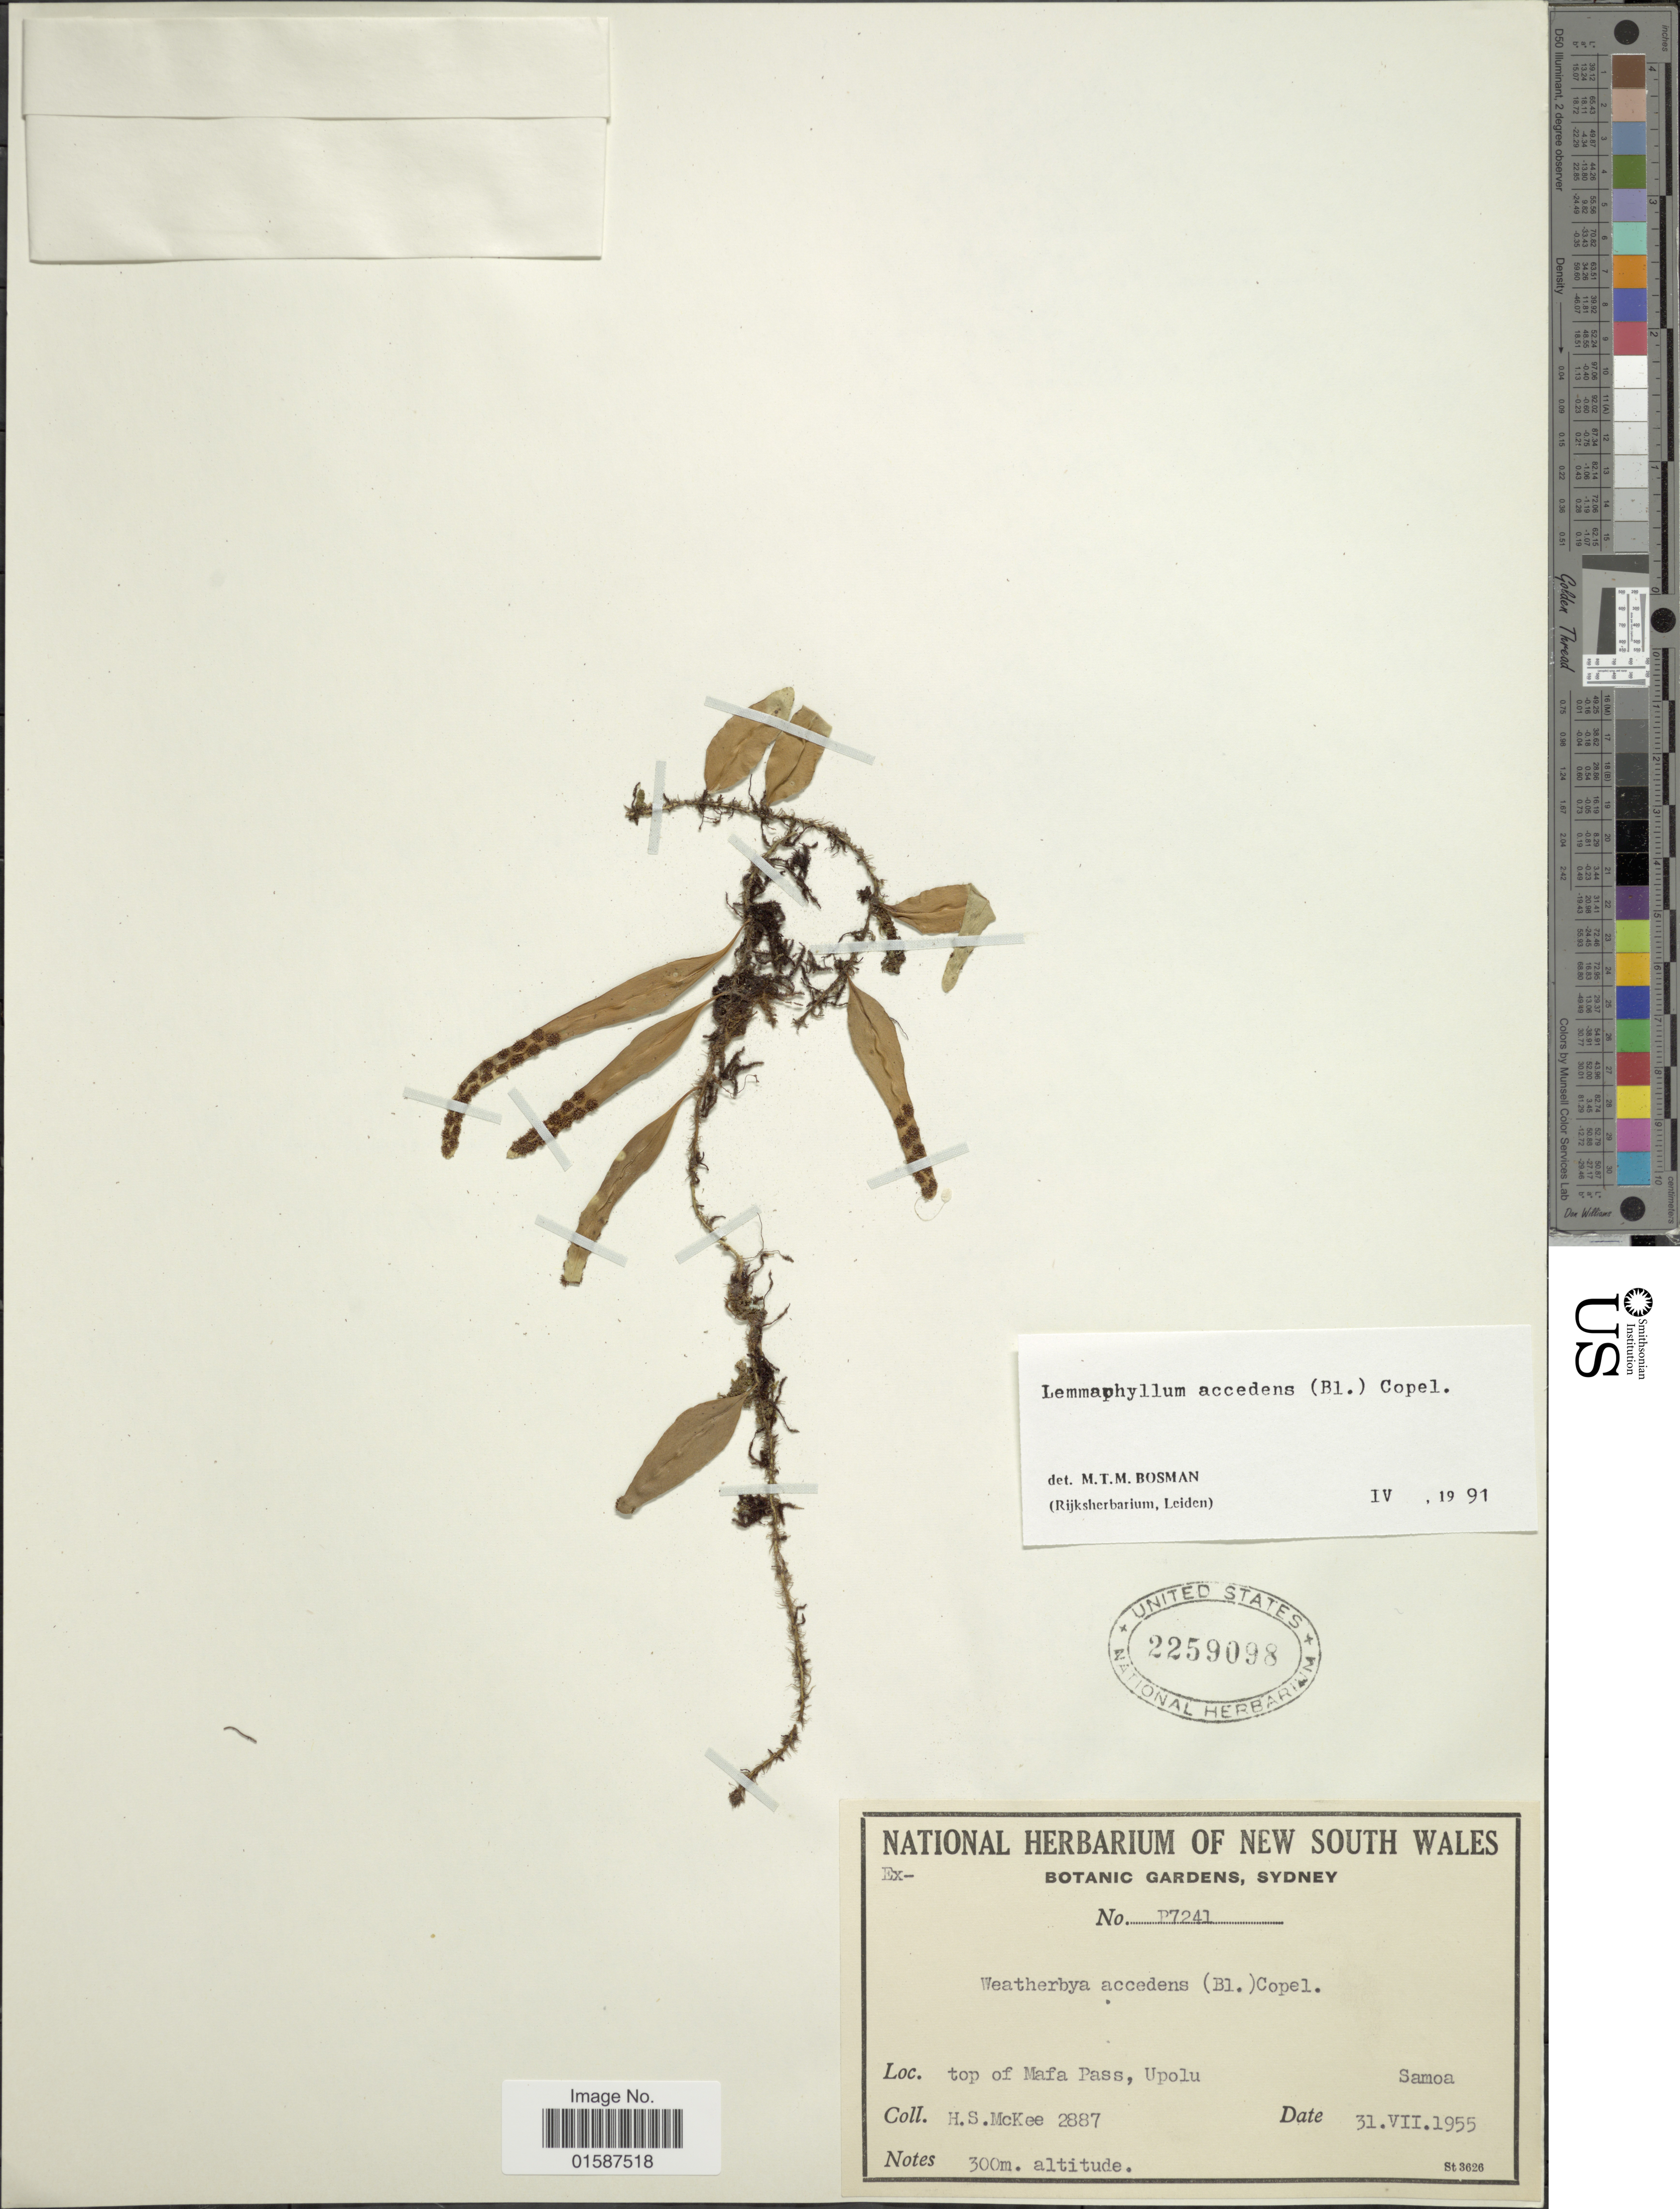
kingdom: Plantae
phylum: Tracheophyta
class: Polypodiopsida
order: Polypodiales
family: Polypodiaceae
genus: Lemmaphyllum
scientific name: Lemmaphyllum accedens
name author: (Blume) Donk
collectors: H. S. McKee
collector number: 2887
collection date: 1955-07-31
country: Samoa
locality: Top of Mafa Pass, Upolu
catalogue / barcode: US 2259098